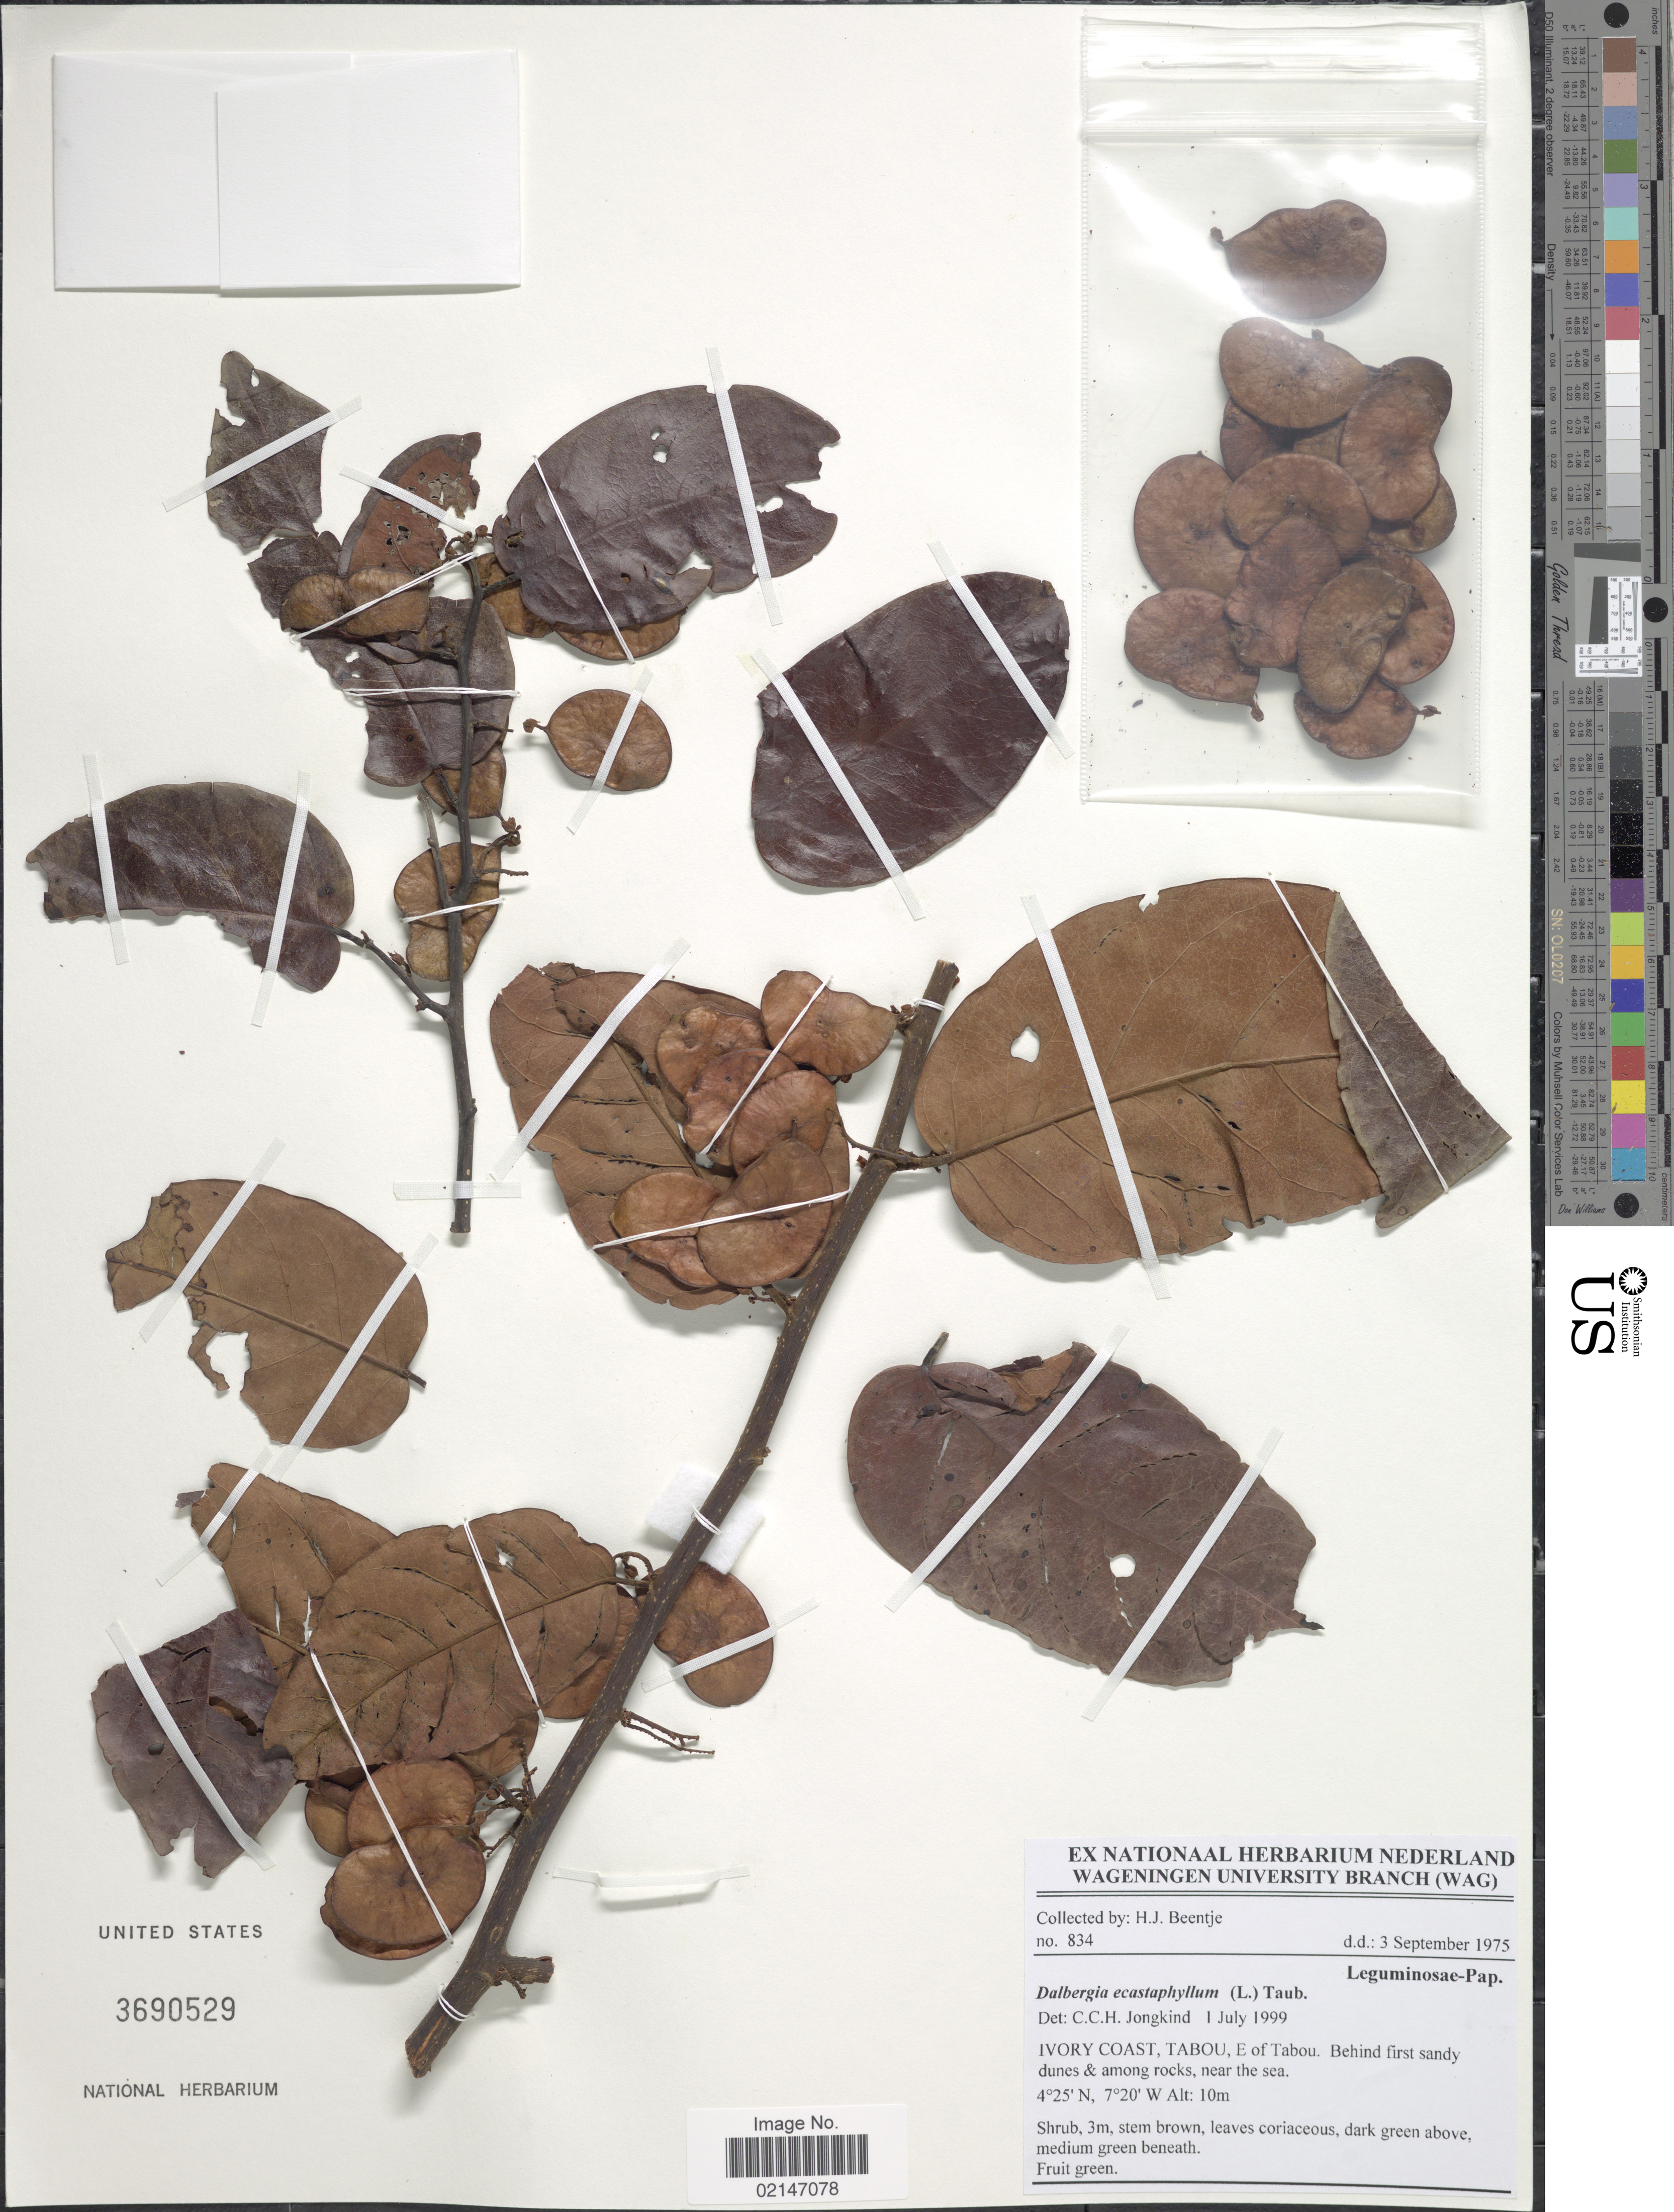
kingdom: Plantae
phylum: Tracheophyta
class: Magnoliopsida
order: Fabales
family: Fabaceae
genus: Dalbergia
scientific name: Dalbergia ecastaphyllum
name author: (L.) Taub.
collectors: H. J. Beentje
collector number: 834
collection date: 1975-09-03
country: Ivory Coast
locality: Tabou, E of Tabou, behind first sandy dunes & among rocks, near the sea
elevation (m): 10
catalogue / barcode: US 3690529